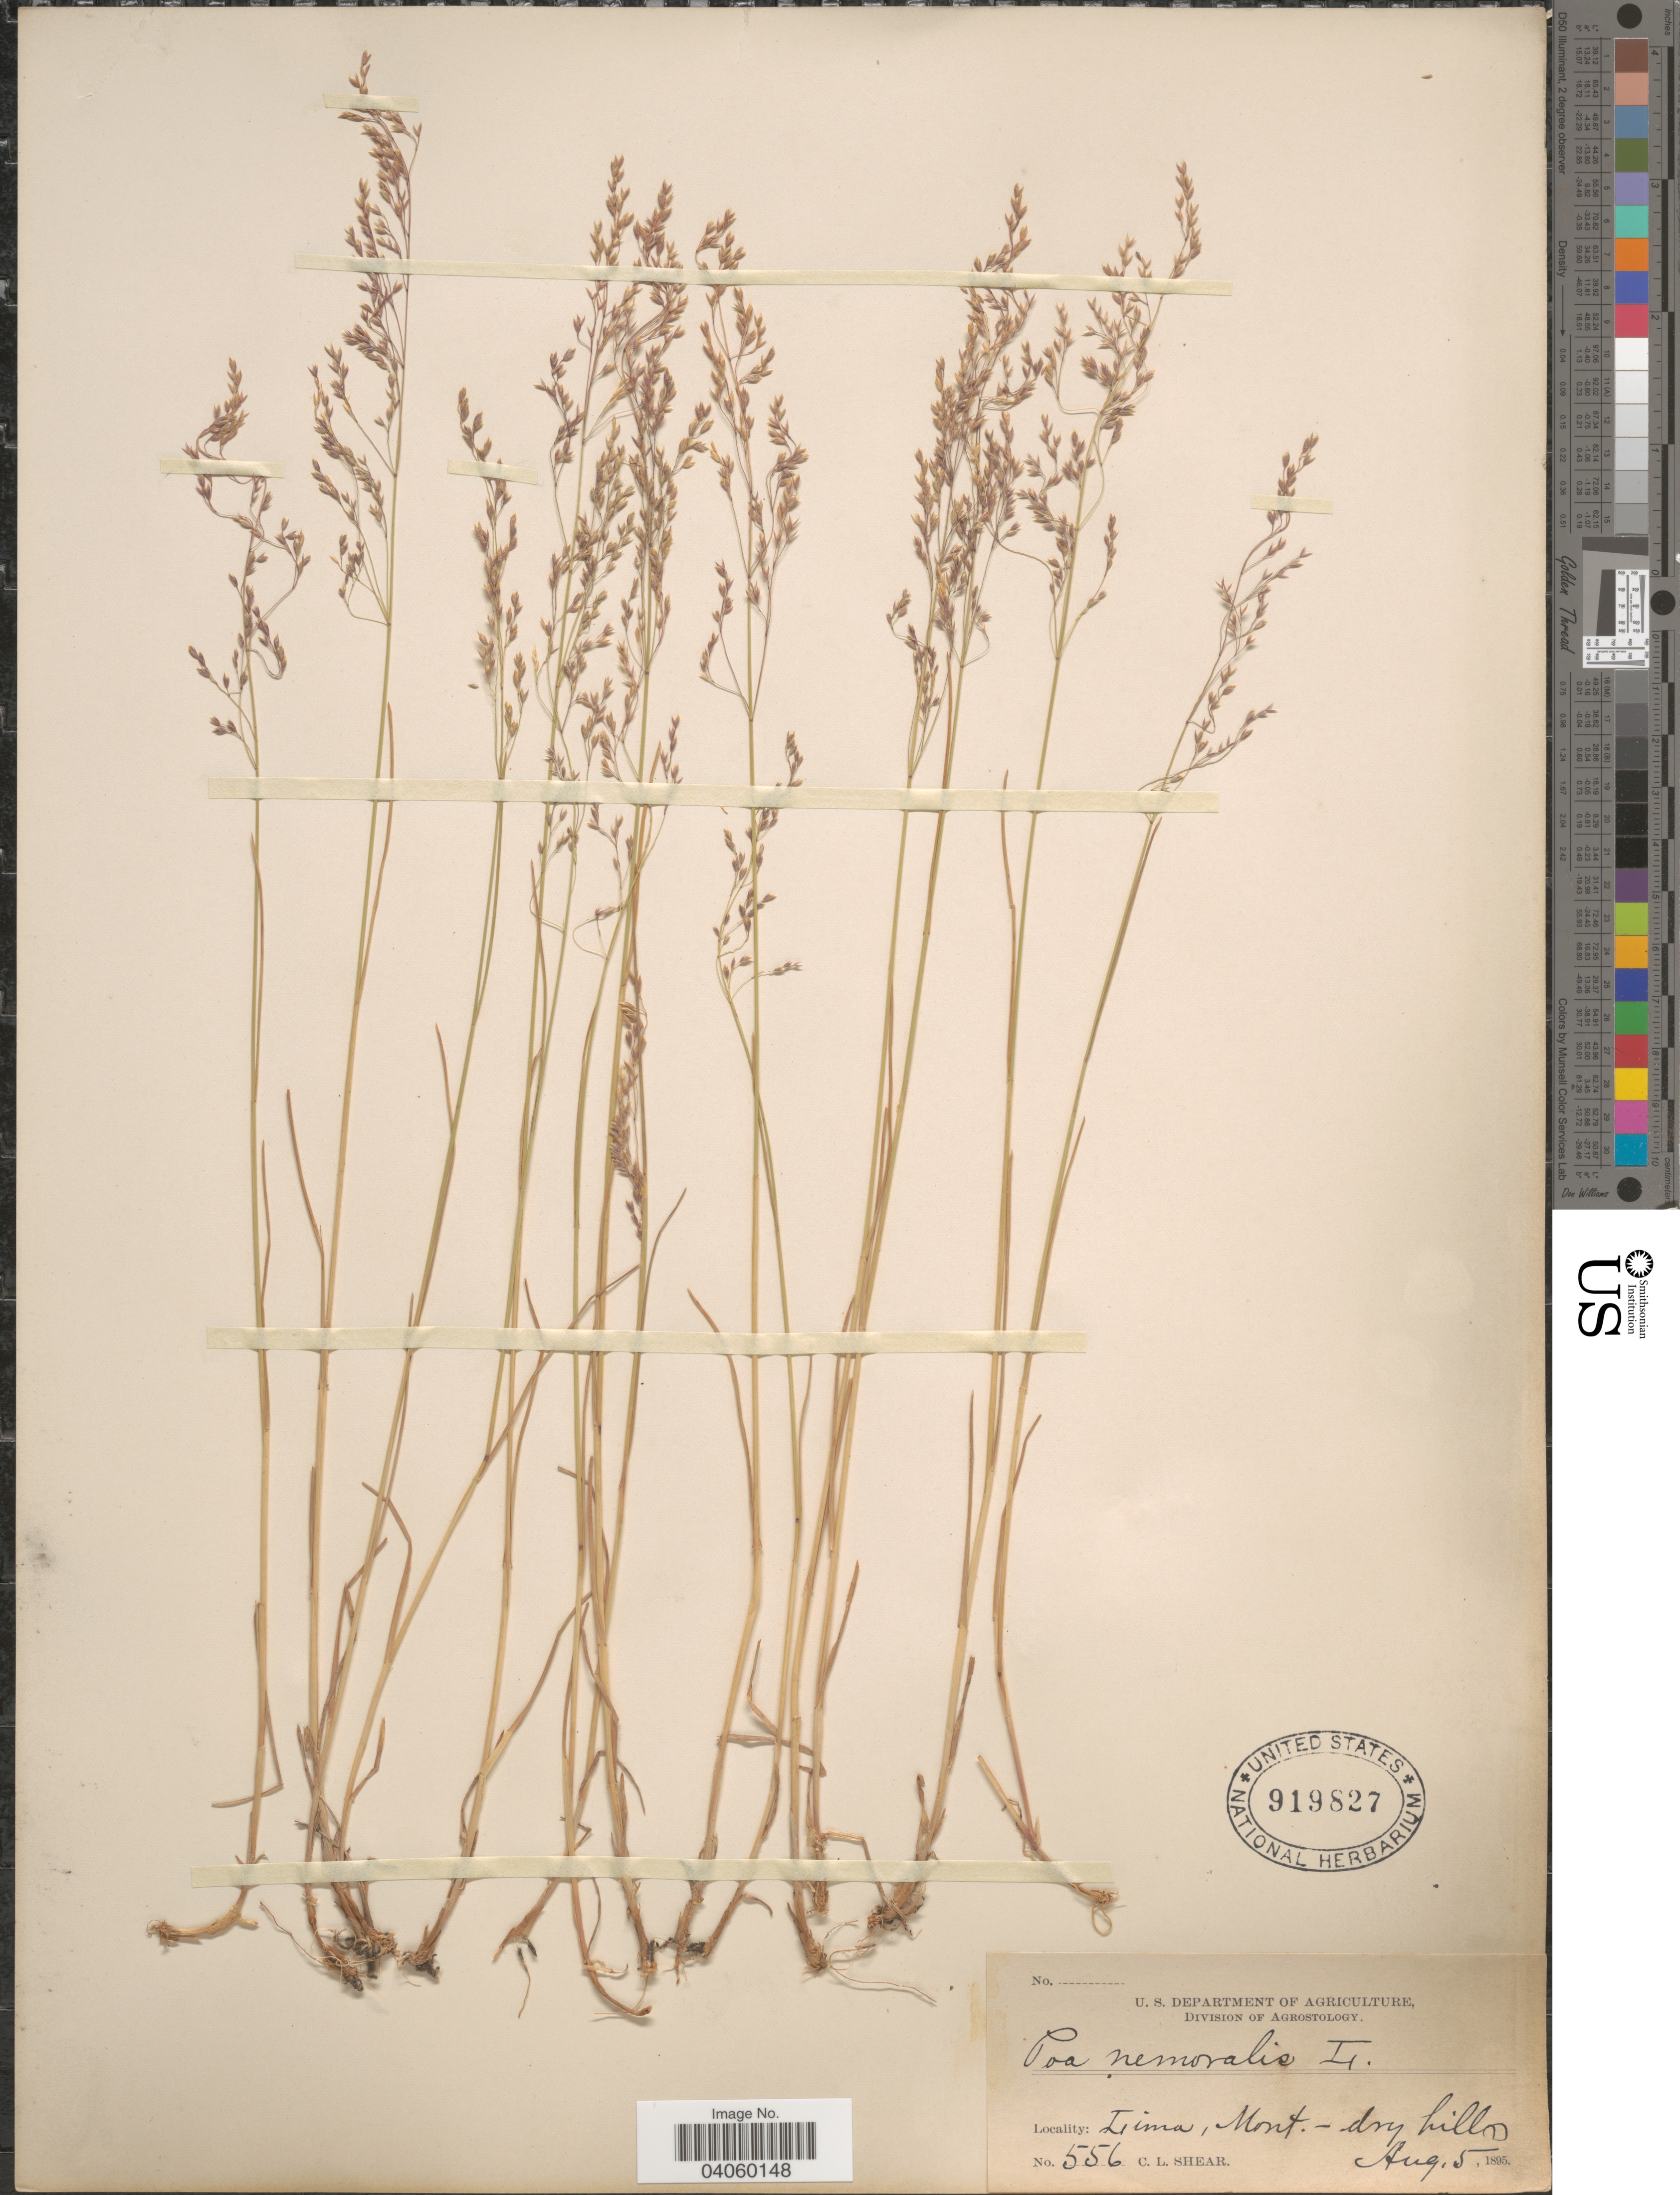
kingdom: Plantae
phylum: Tracheophyta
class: Liliopsida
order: Poales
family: Poaceae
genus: Poa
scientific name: Poa interior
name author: Rydb.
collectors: C. L. Shear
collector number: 556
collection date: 1895-08-05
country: United States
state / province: Montana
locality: Lima.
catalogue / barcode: US 919827